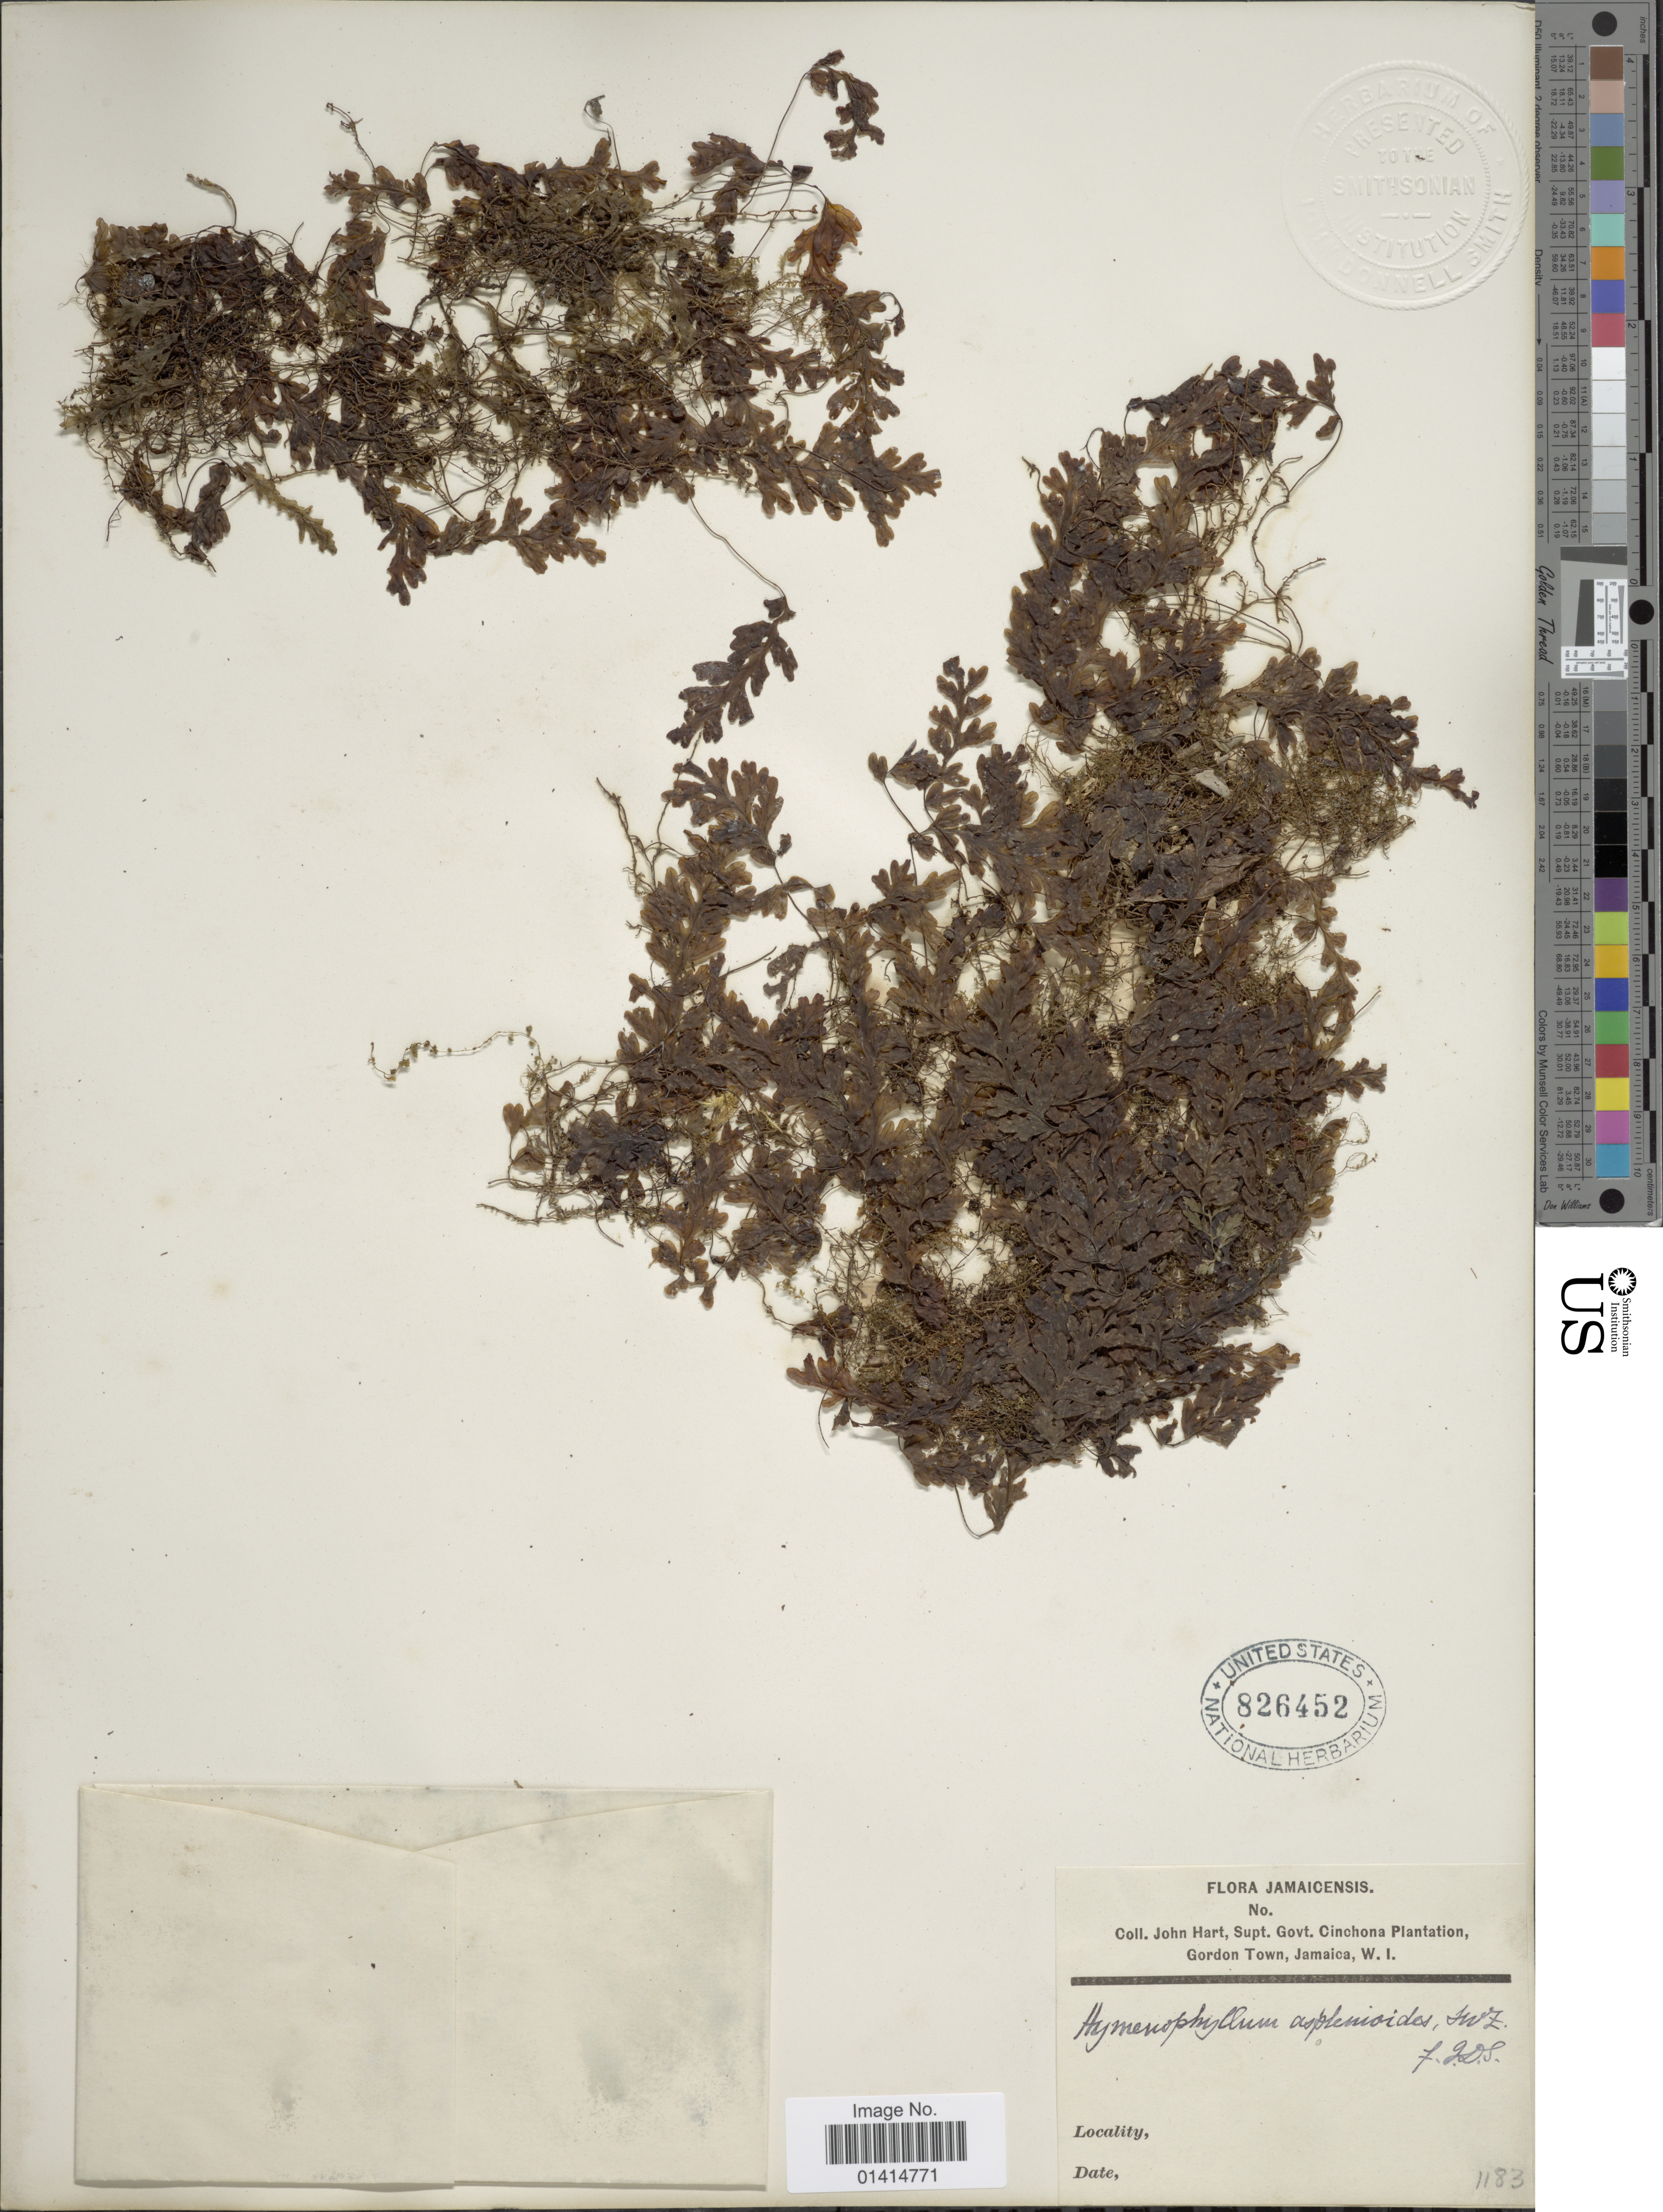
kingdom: Plantae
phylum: Tracheophyta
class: Polypodiopsida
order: Hymenophyllales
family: Hymenophyllaceae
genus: Hymenophyllum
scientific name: Hymenophyllum asplenioides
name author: (Sw.) Sw.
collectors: J. Hart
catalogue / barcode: US 826452